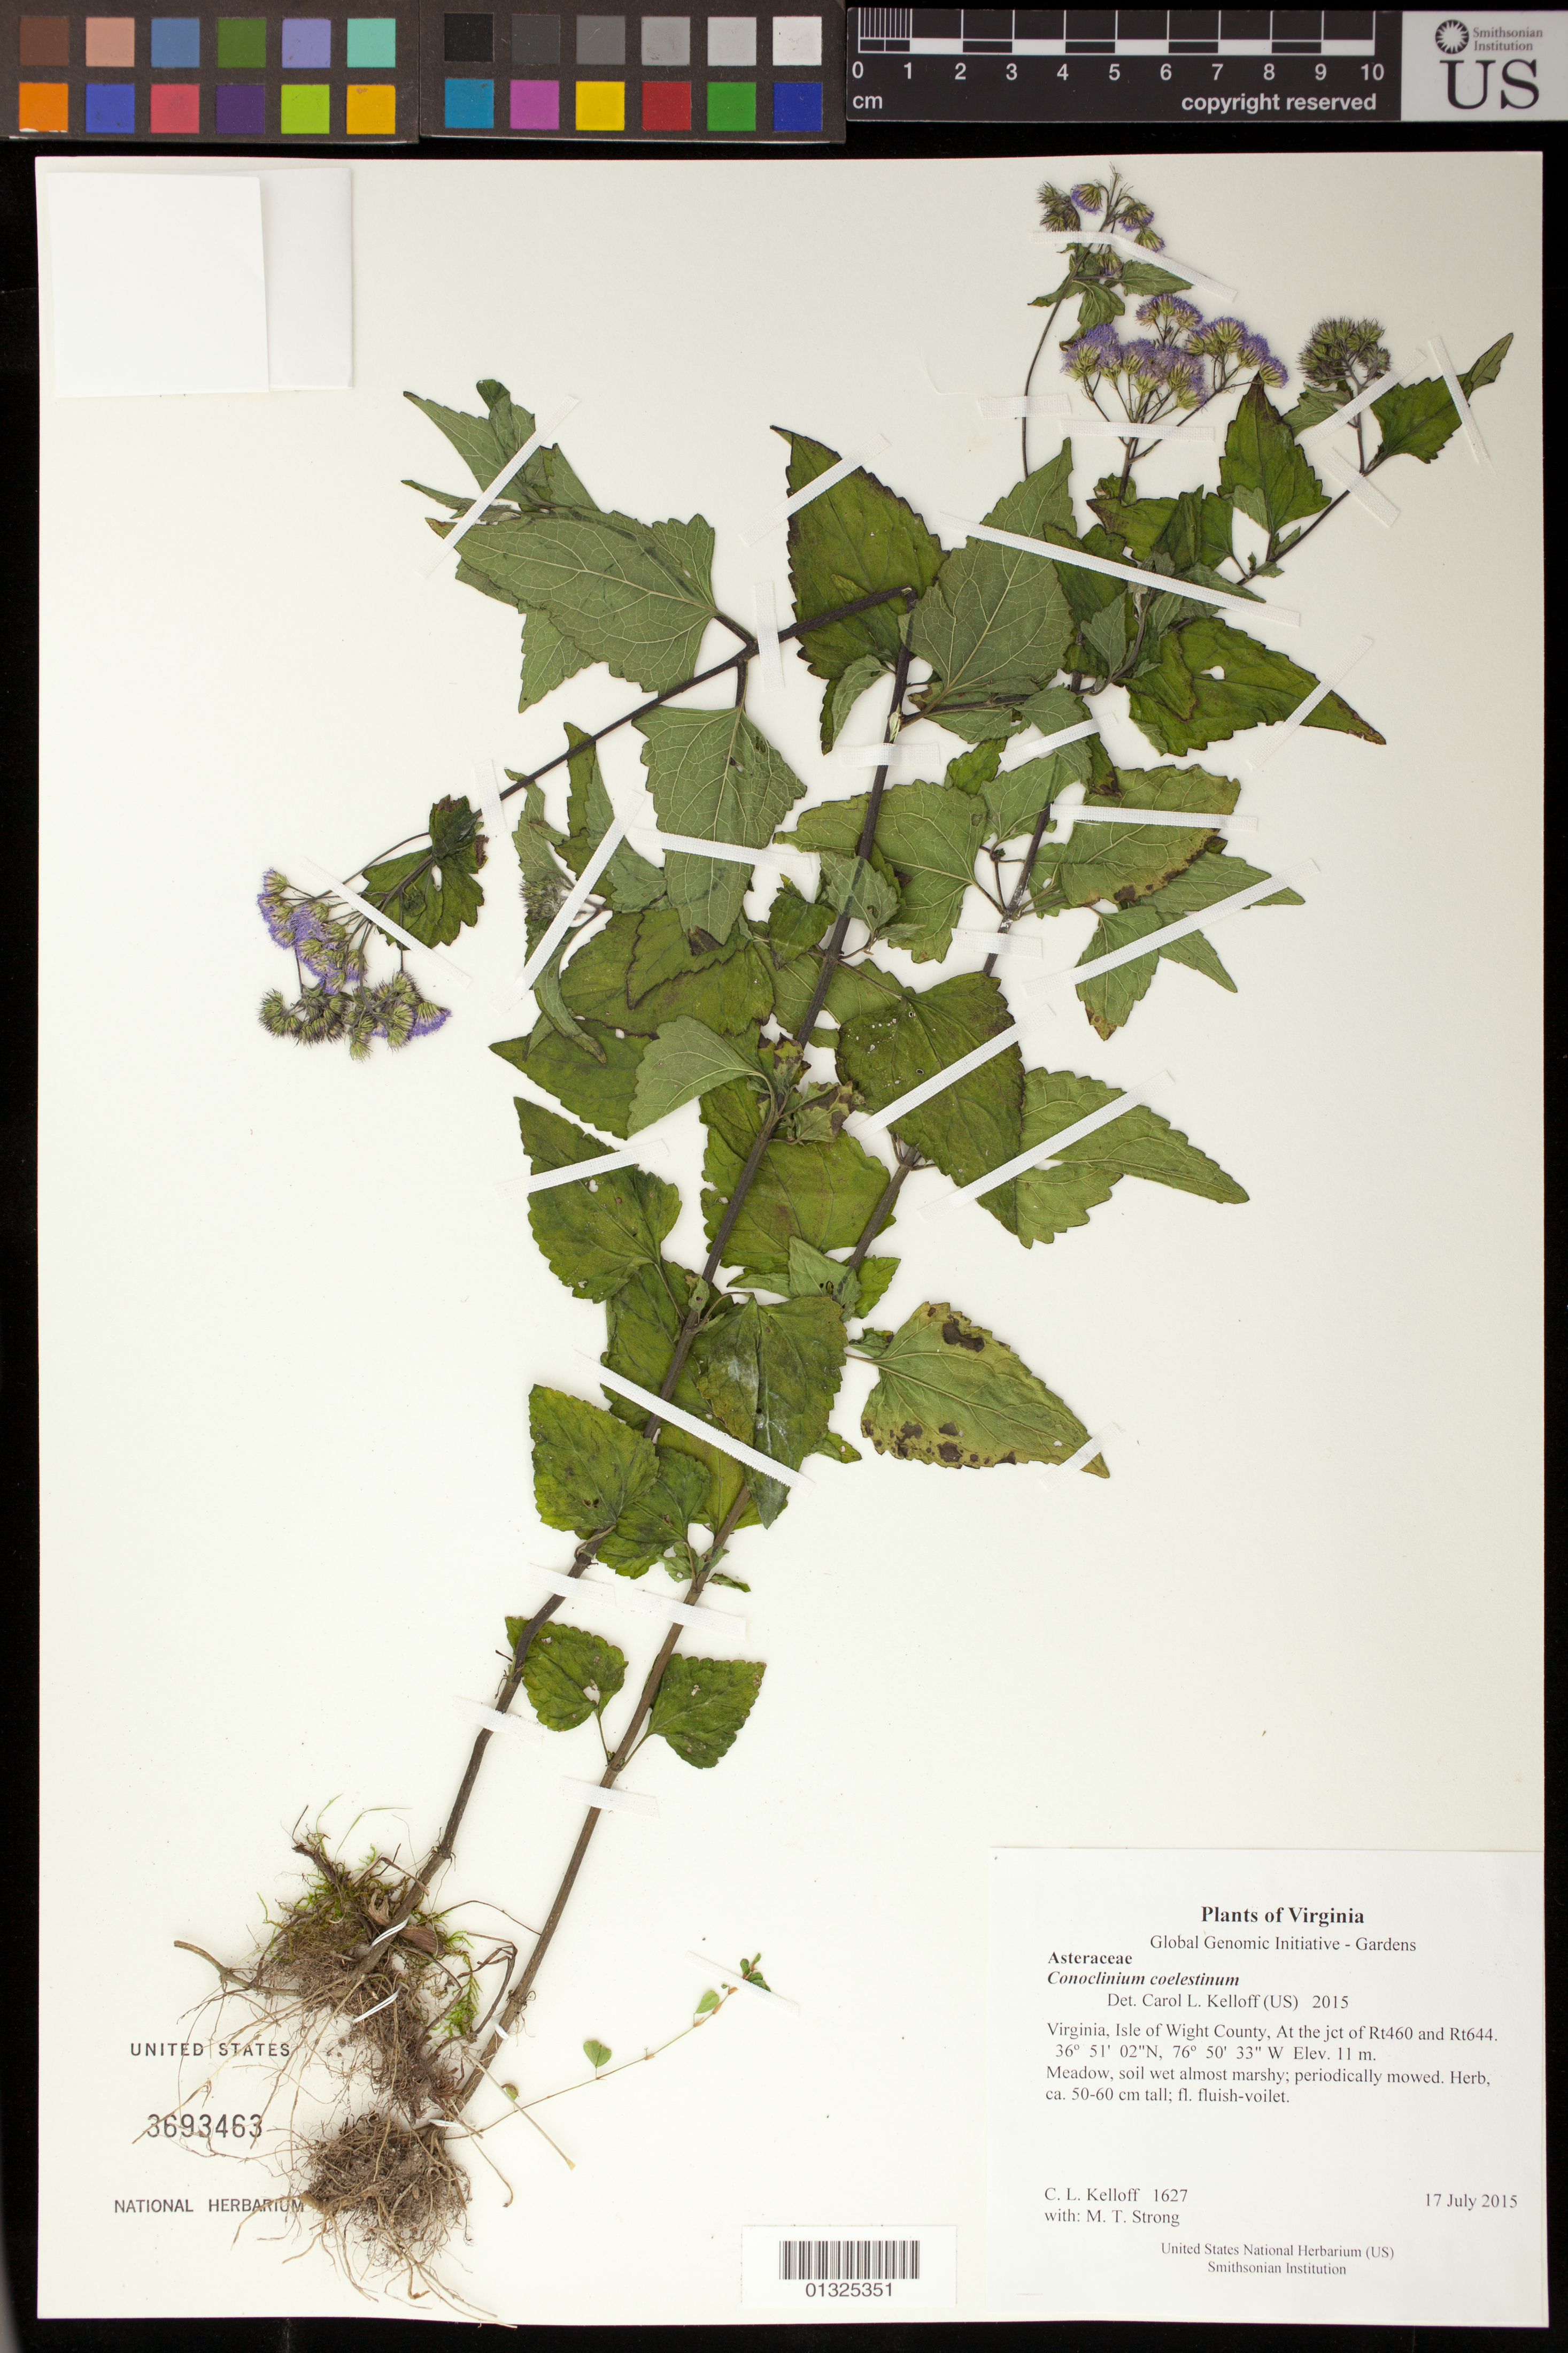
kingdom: Plantae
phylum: Tracheophyta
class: Magnoliopsida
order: Asterales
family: Asteraceae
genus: Conoclinium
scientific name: Conoclinium coelestinum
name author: (L.) DC.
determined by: Kelloff, Carol L., (US), Smithsonian Institution - National Museum of Natural History (UNITED STATES)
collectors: C. L. Kelloff & M. T. Strong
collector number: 1627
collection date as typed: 17 July 2015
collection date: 2015-07-17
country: United States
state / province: Virginia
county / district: Isle of Wight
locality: At the jct of Rt460 and Rt644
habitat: Meadow, soil wet almost marshy; periodically mowed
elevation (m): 11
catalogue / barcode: US 3693463